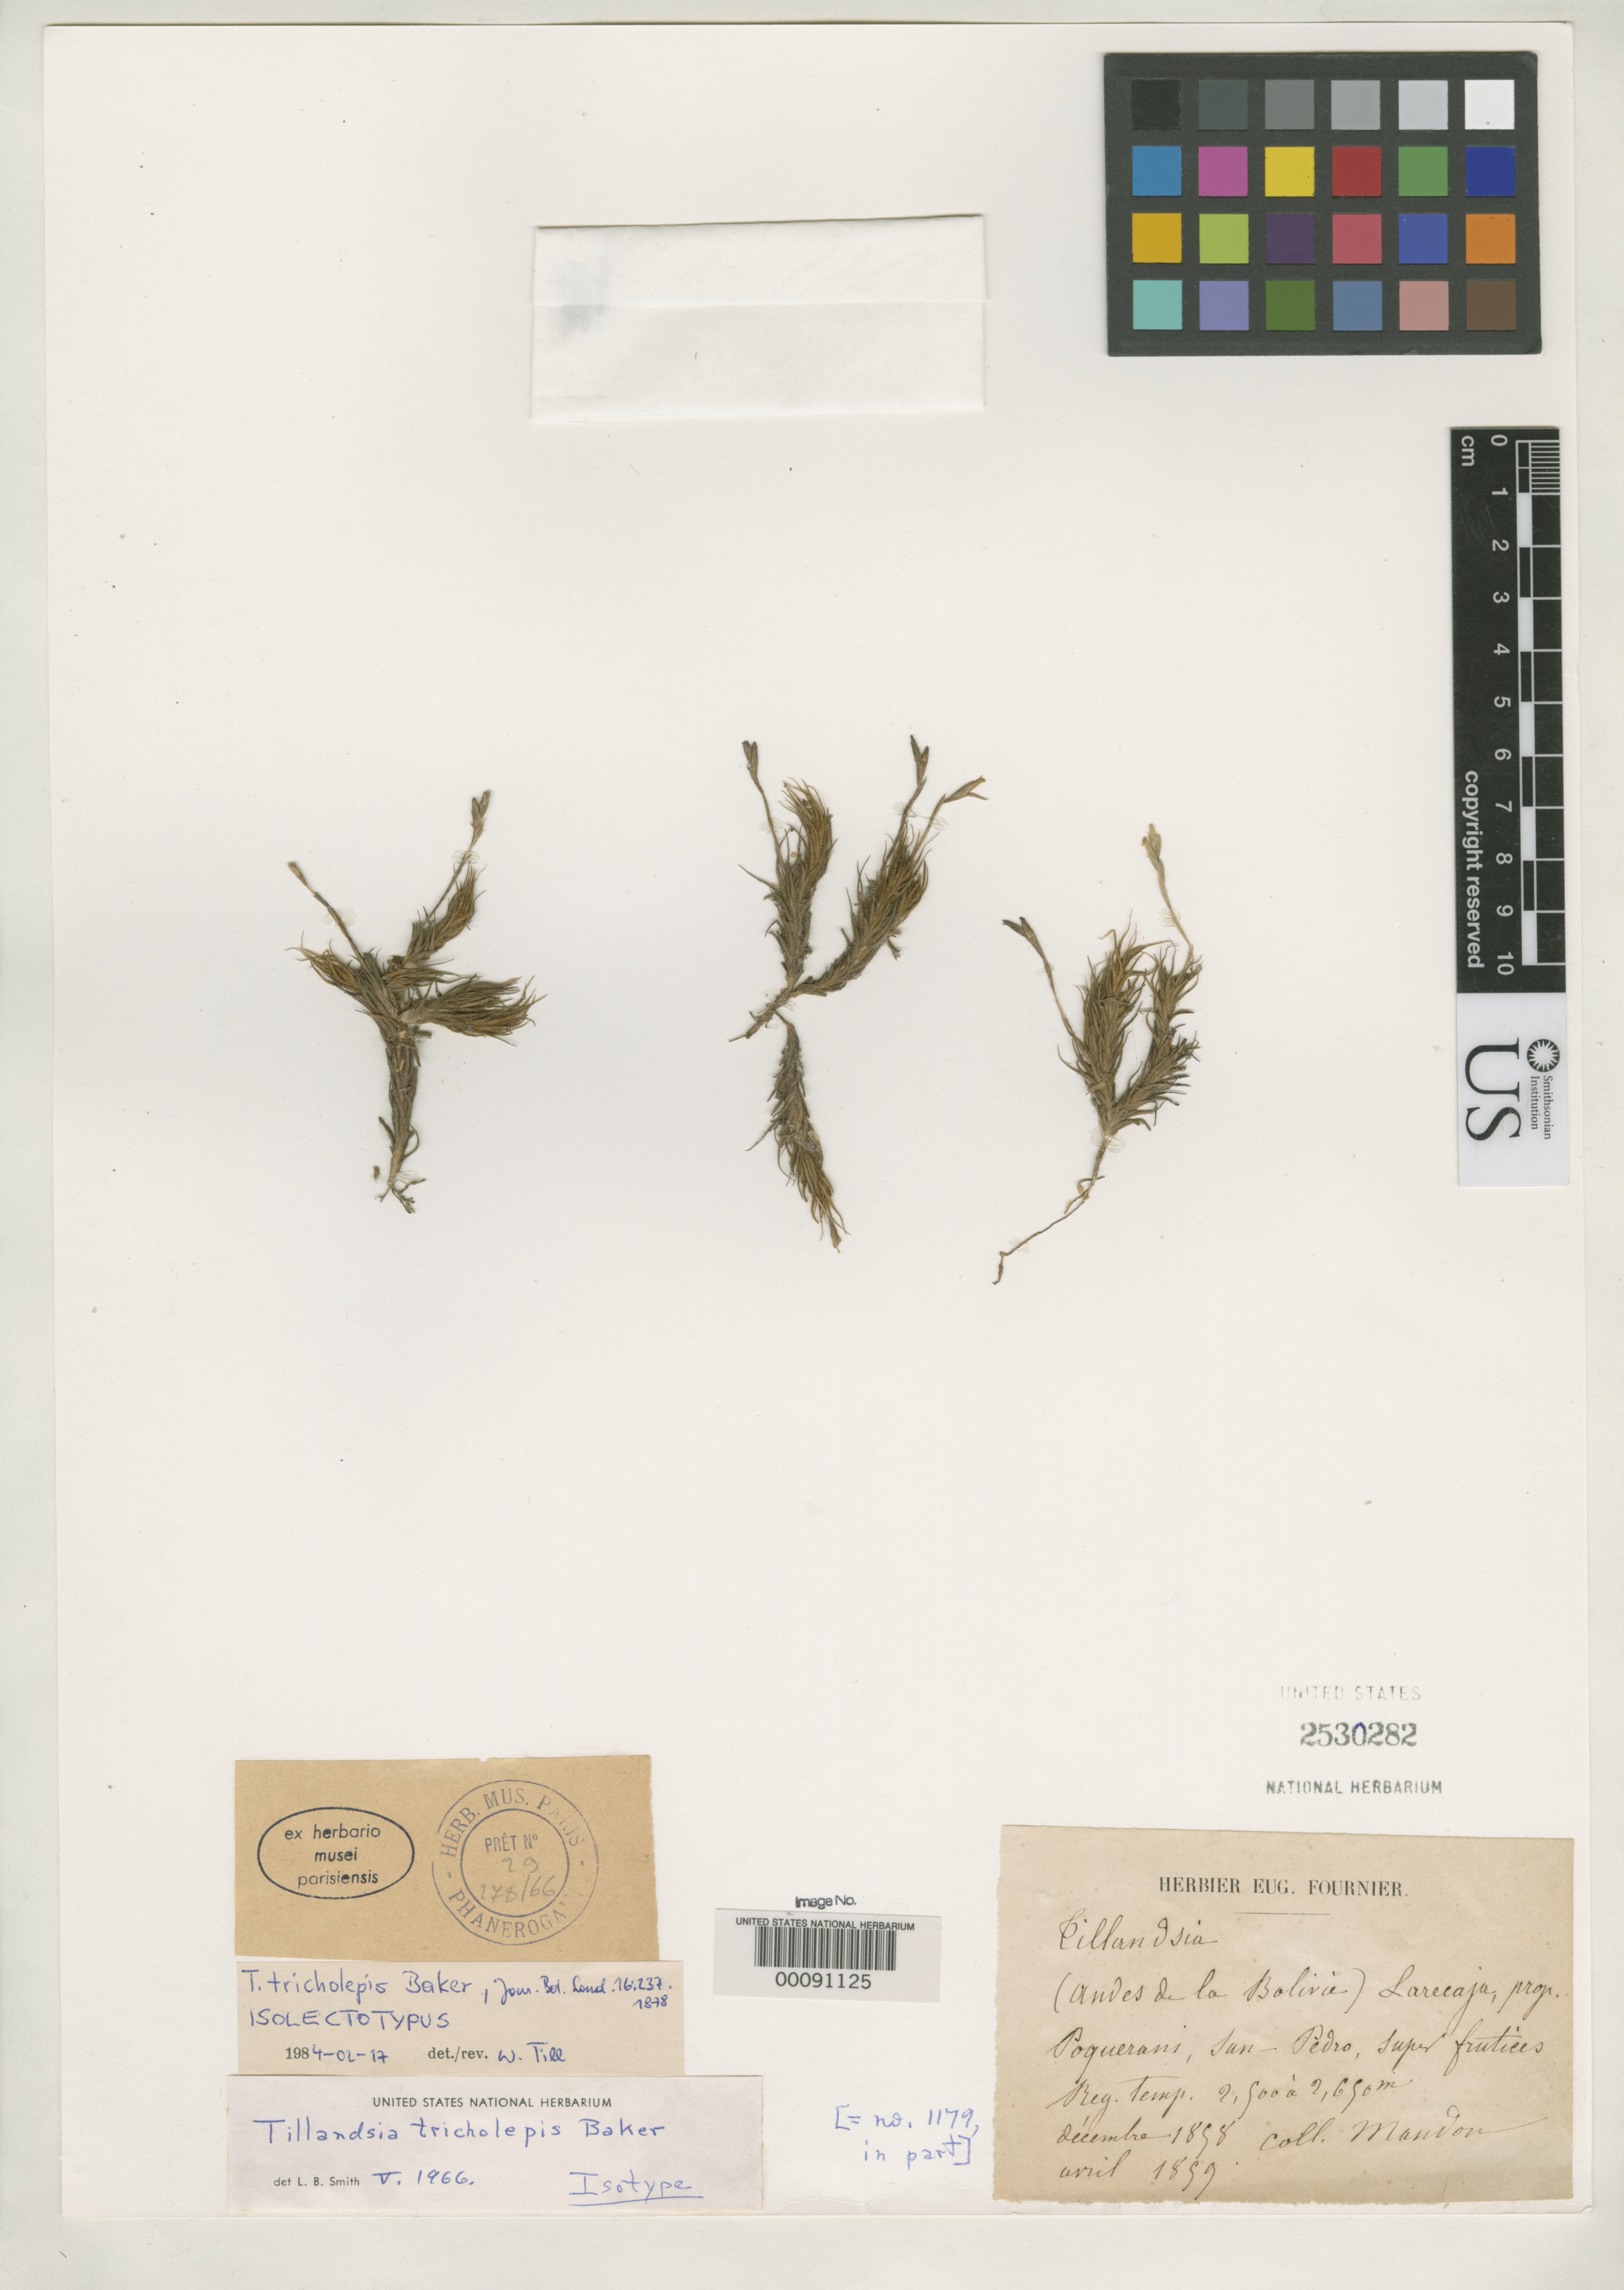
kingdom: Plantae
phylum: Tracheophyta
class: Liliopsida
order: Poales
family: Bromeliaceae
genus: Tillandsia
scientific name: Tillandsia tricholepis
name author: Baker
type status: Type Collection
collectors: G. Mandon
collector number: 1179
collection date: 1858-12,1859-04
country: Bolivia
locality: Andes de Bolivia, Larecaja, prop. Poquerani, San Pedro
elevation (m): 2500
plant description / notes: Annotated (L.B. Smith script), "=no. 1179, in part"; annotated as isotype by L.B. Smith (1966), as "isolectotypus" by W. Till (1984).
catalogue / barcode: US 2530282